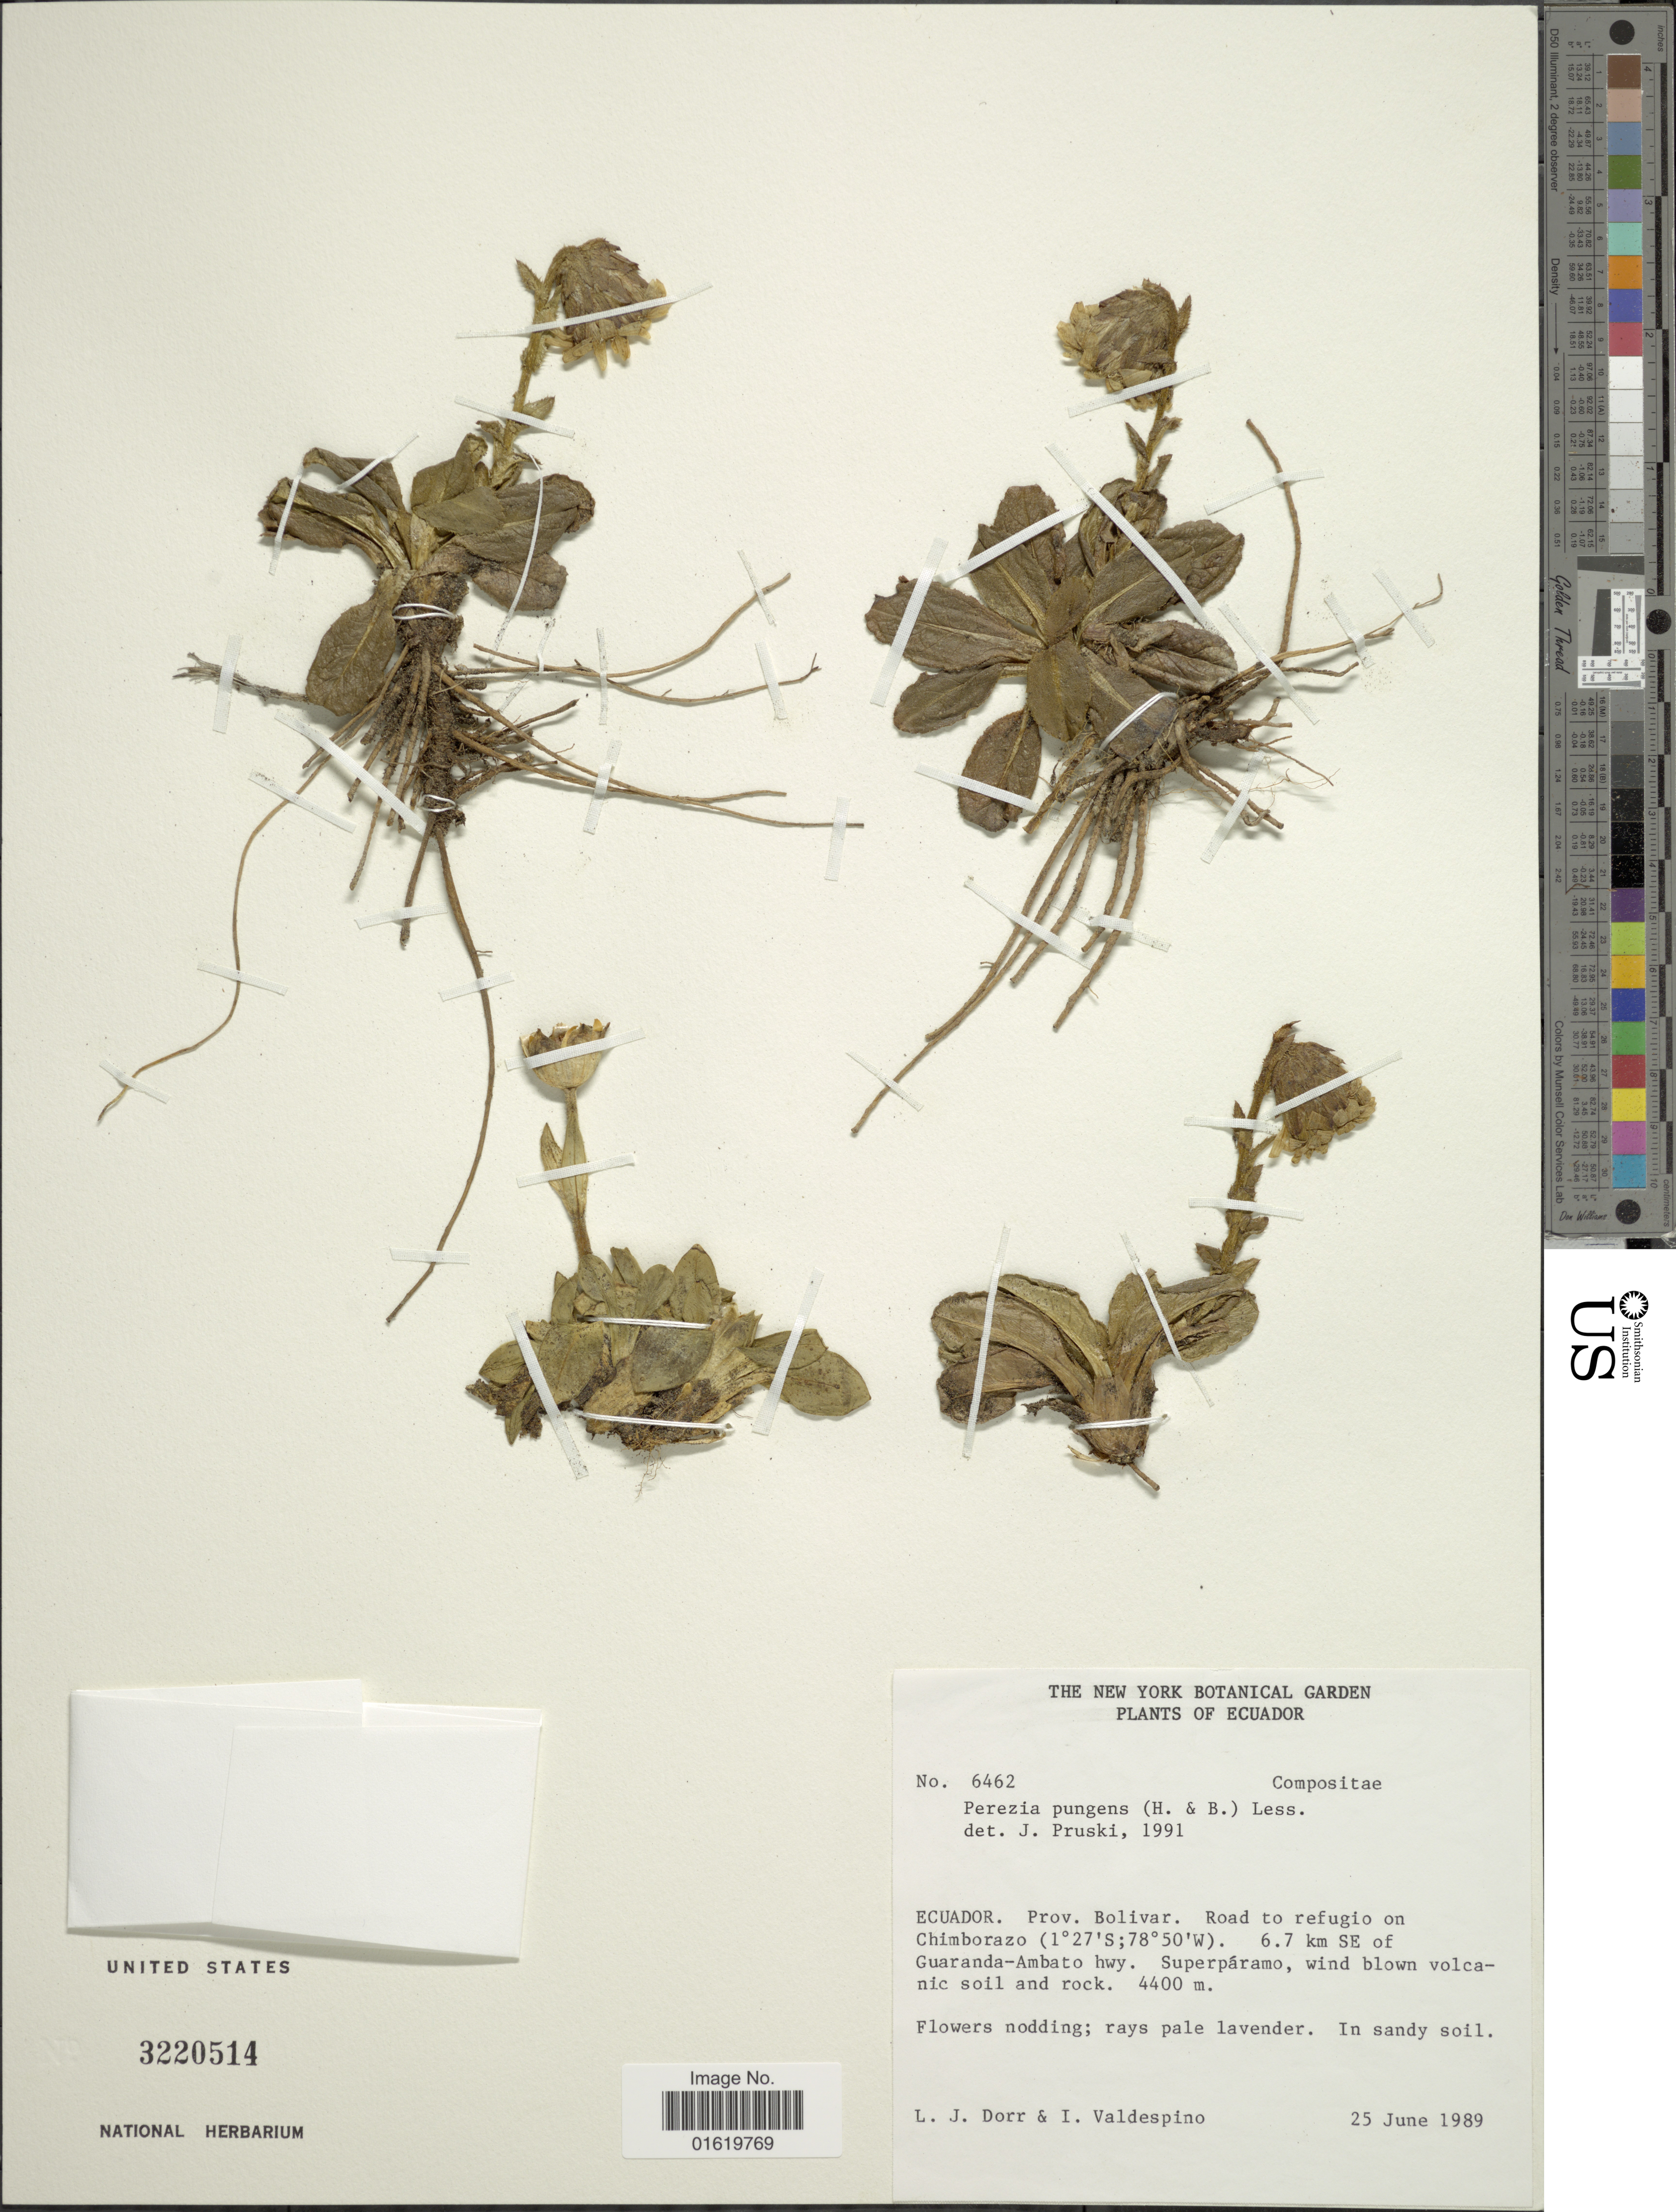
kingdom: Plantae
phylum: Tracheophyta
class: Magnoliopsida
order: Asterales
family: Asteraceae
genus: Perezia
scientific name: Perezia pungens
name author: (Humb. & Bonpl.) Less.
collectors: L. J. Dorr & I. A. Valdespino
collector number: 6462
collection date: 1989-06-25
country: Ecuador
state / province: Bolívar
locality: Ecuador. Prov. Bolivar. Road to refugio on Chimborazo. 6.7 km SE of Guarando-Ambato hwy. Superpáramo, wind blown volcanic soil and rock.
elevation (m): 4400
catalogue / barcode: US 3220514